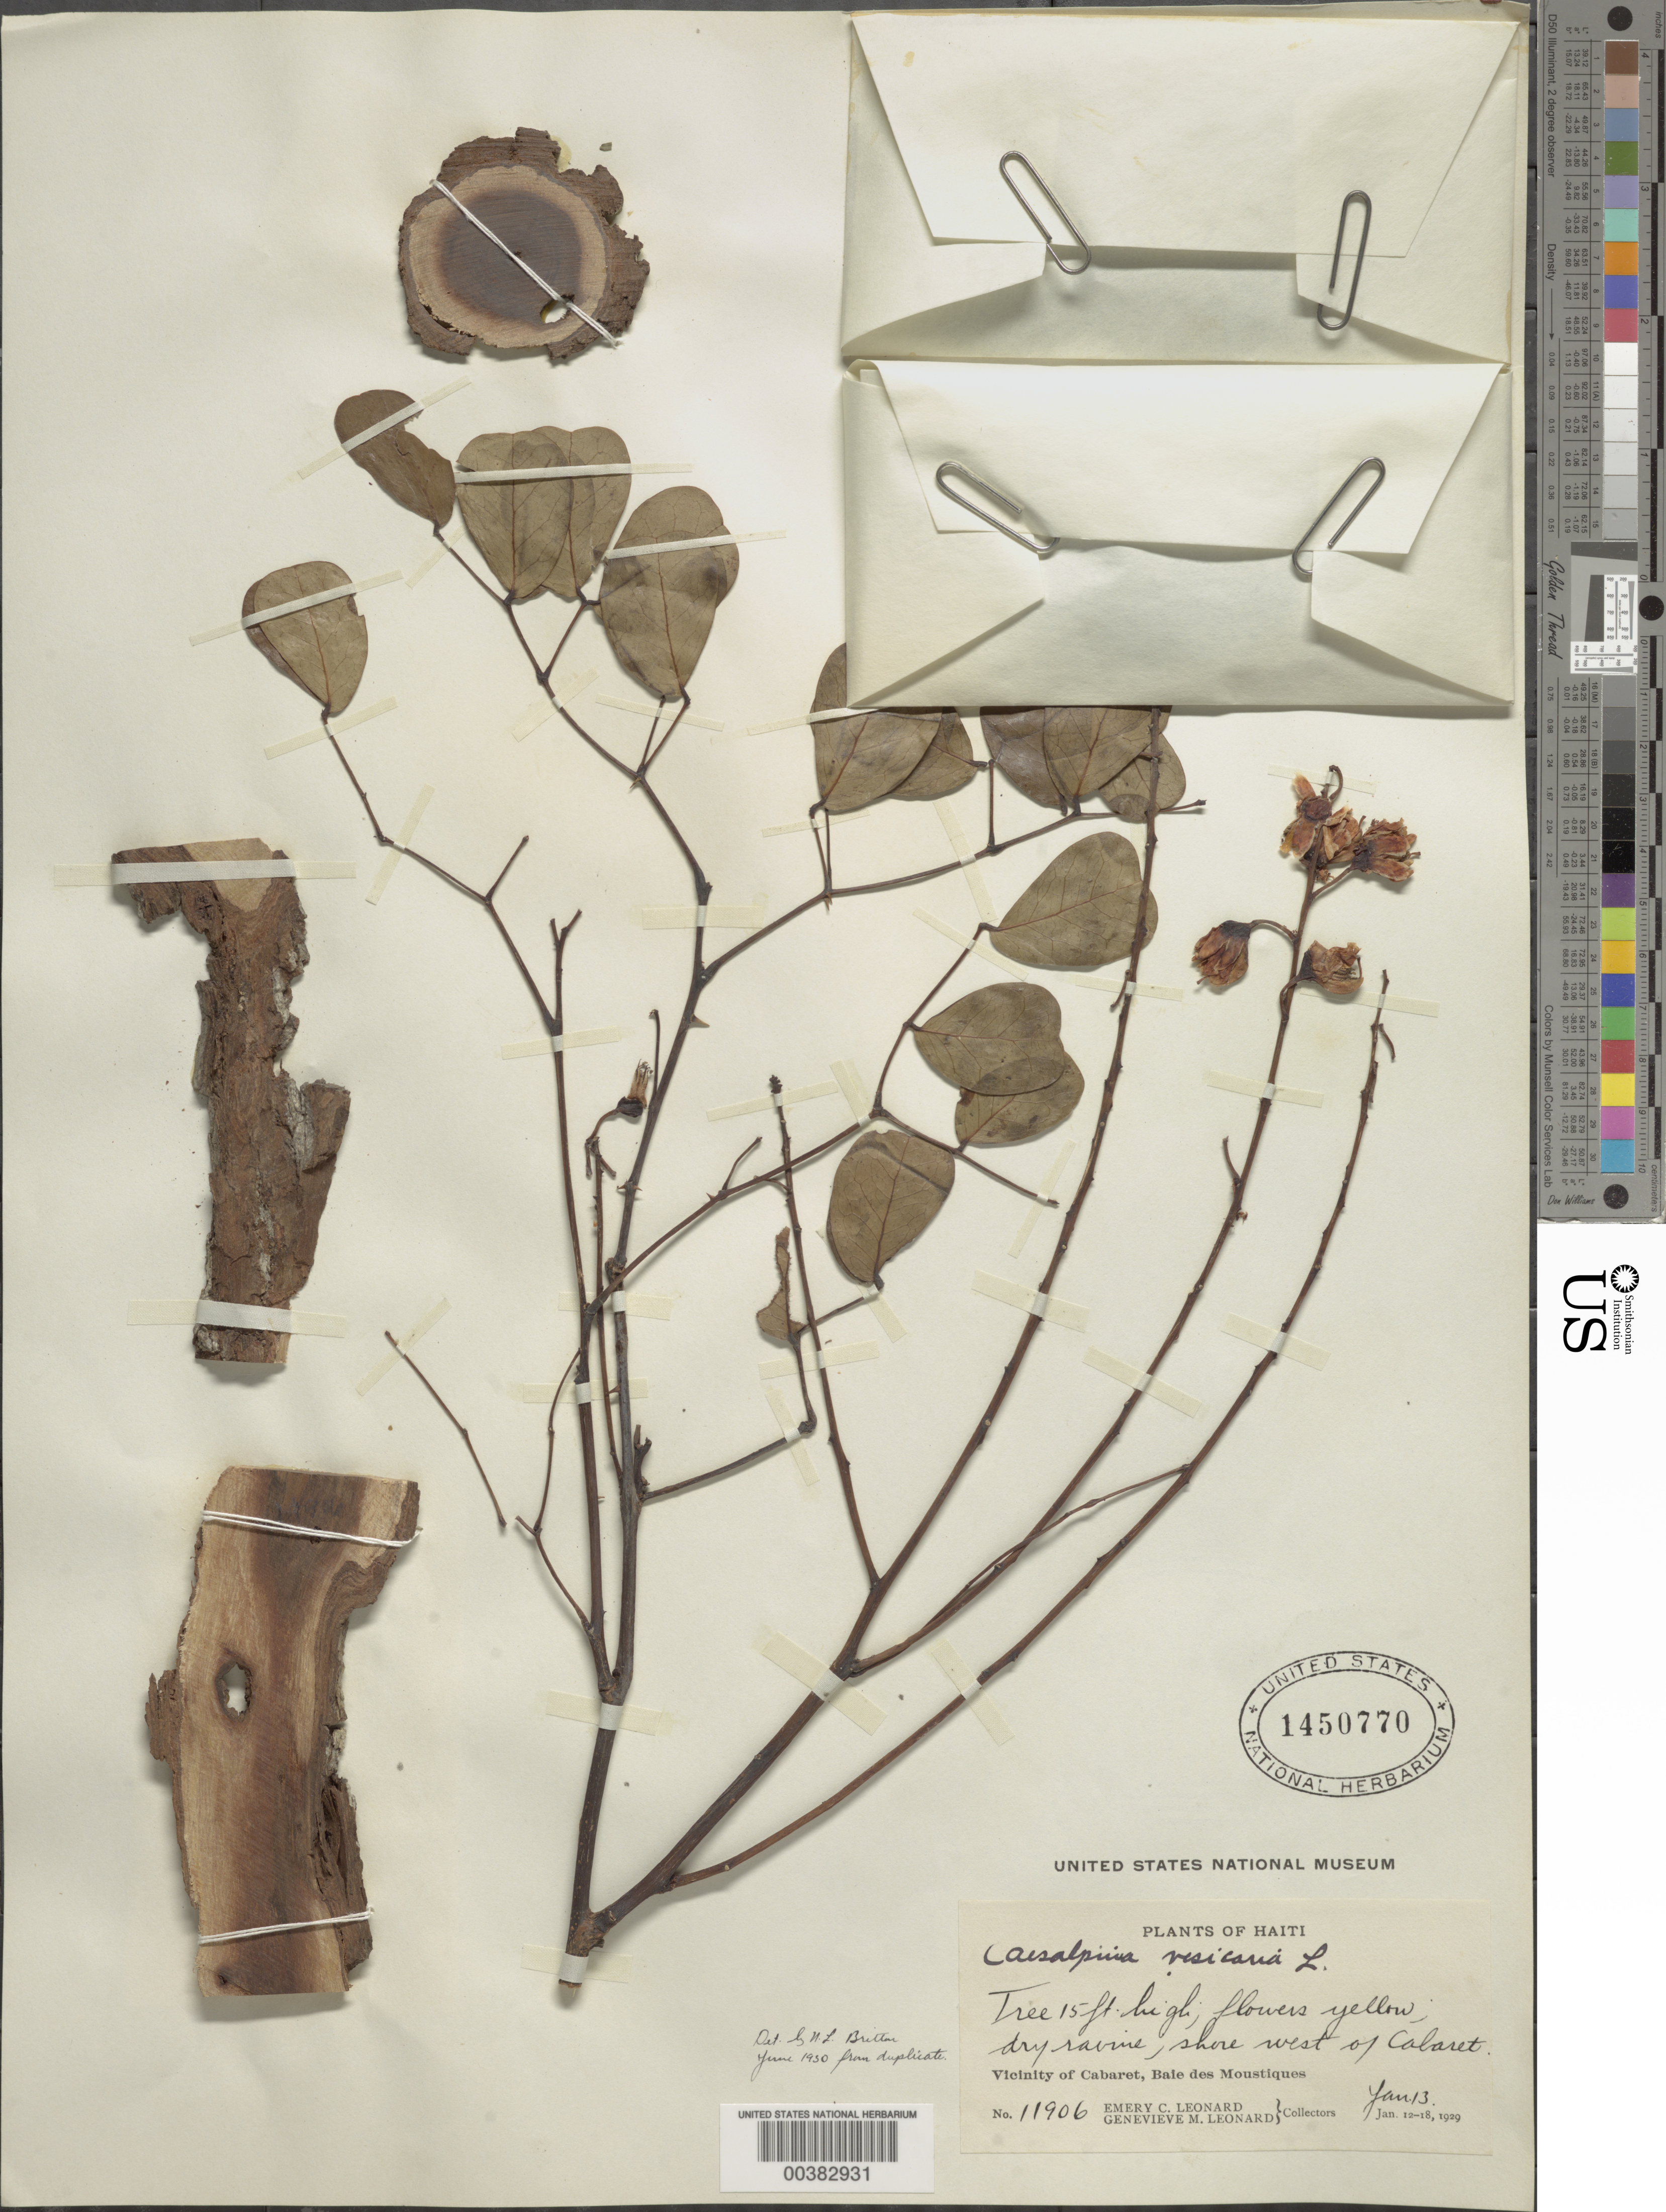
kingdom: Plantae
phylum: Tracheophyta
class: Magnoliopsida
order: Fabales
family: Fabaceae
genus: Tara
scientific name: Tara vesicaria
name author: (L.) Molinari et al.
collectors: E. C. Leonard & G. M. Leonard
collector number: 11906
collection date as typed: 13 Jan 1929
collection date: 1929-01-13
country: Haiti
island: Hispaniola Island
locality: Shore w of cabaret; vicinity of cabaret, baie des moustiques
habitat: Dry ravine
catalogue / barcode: US 1450770